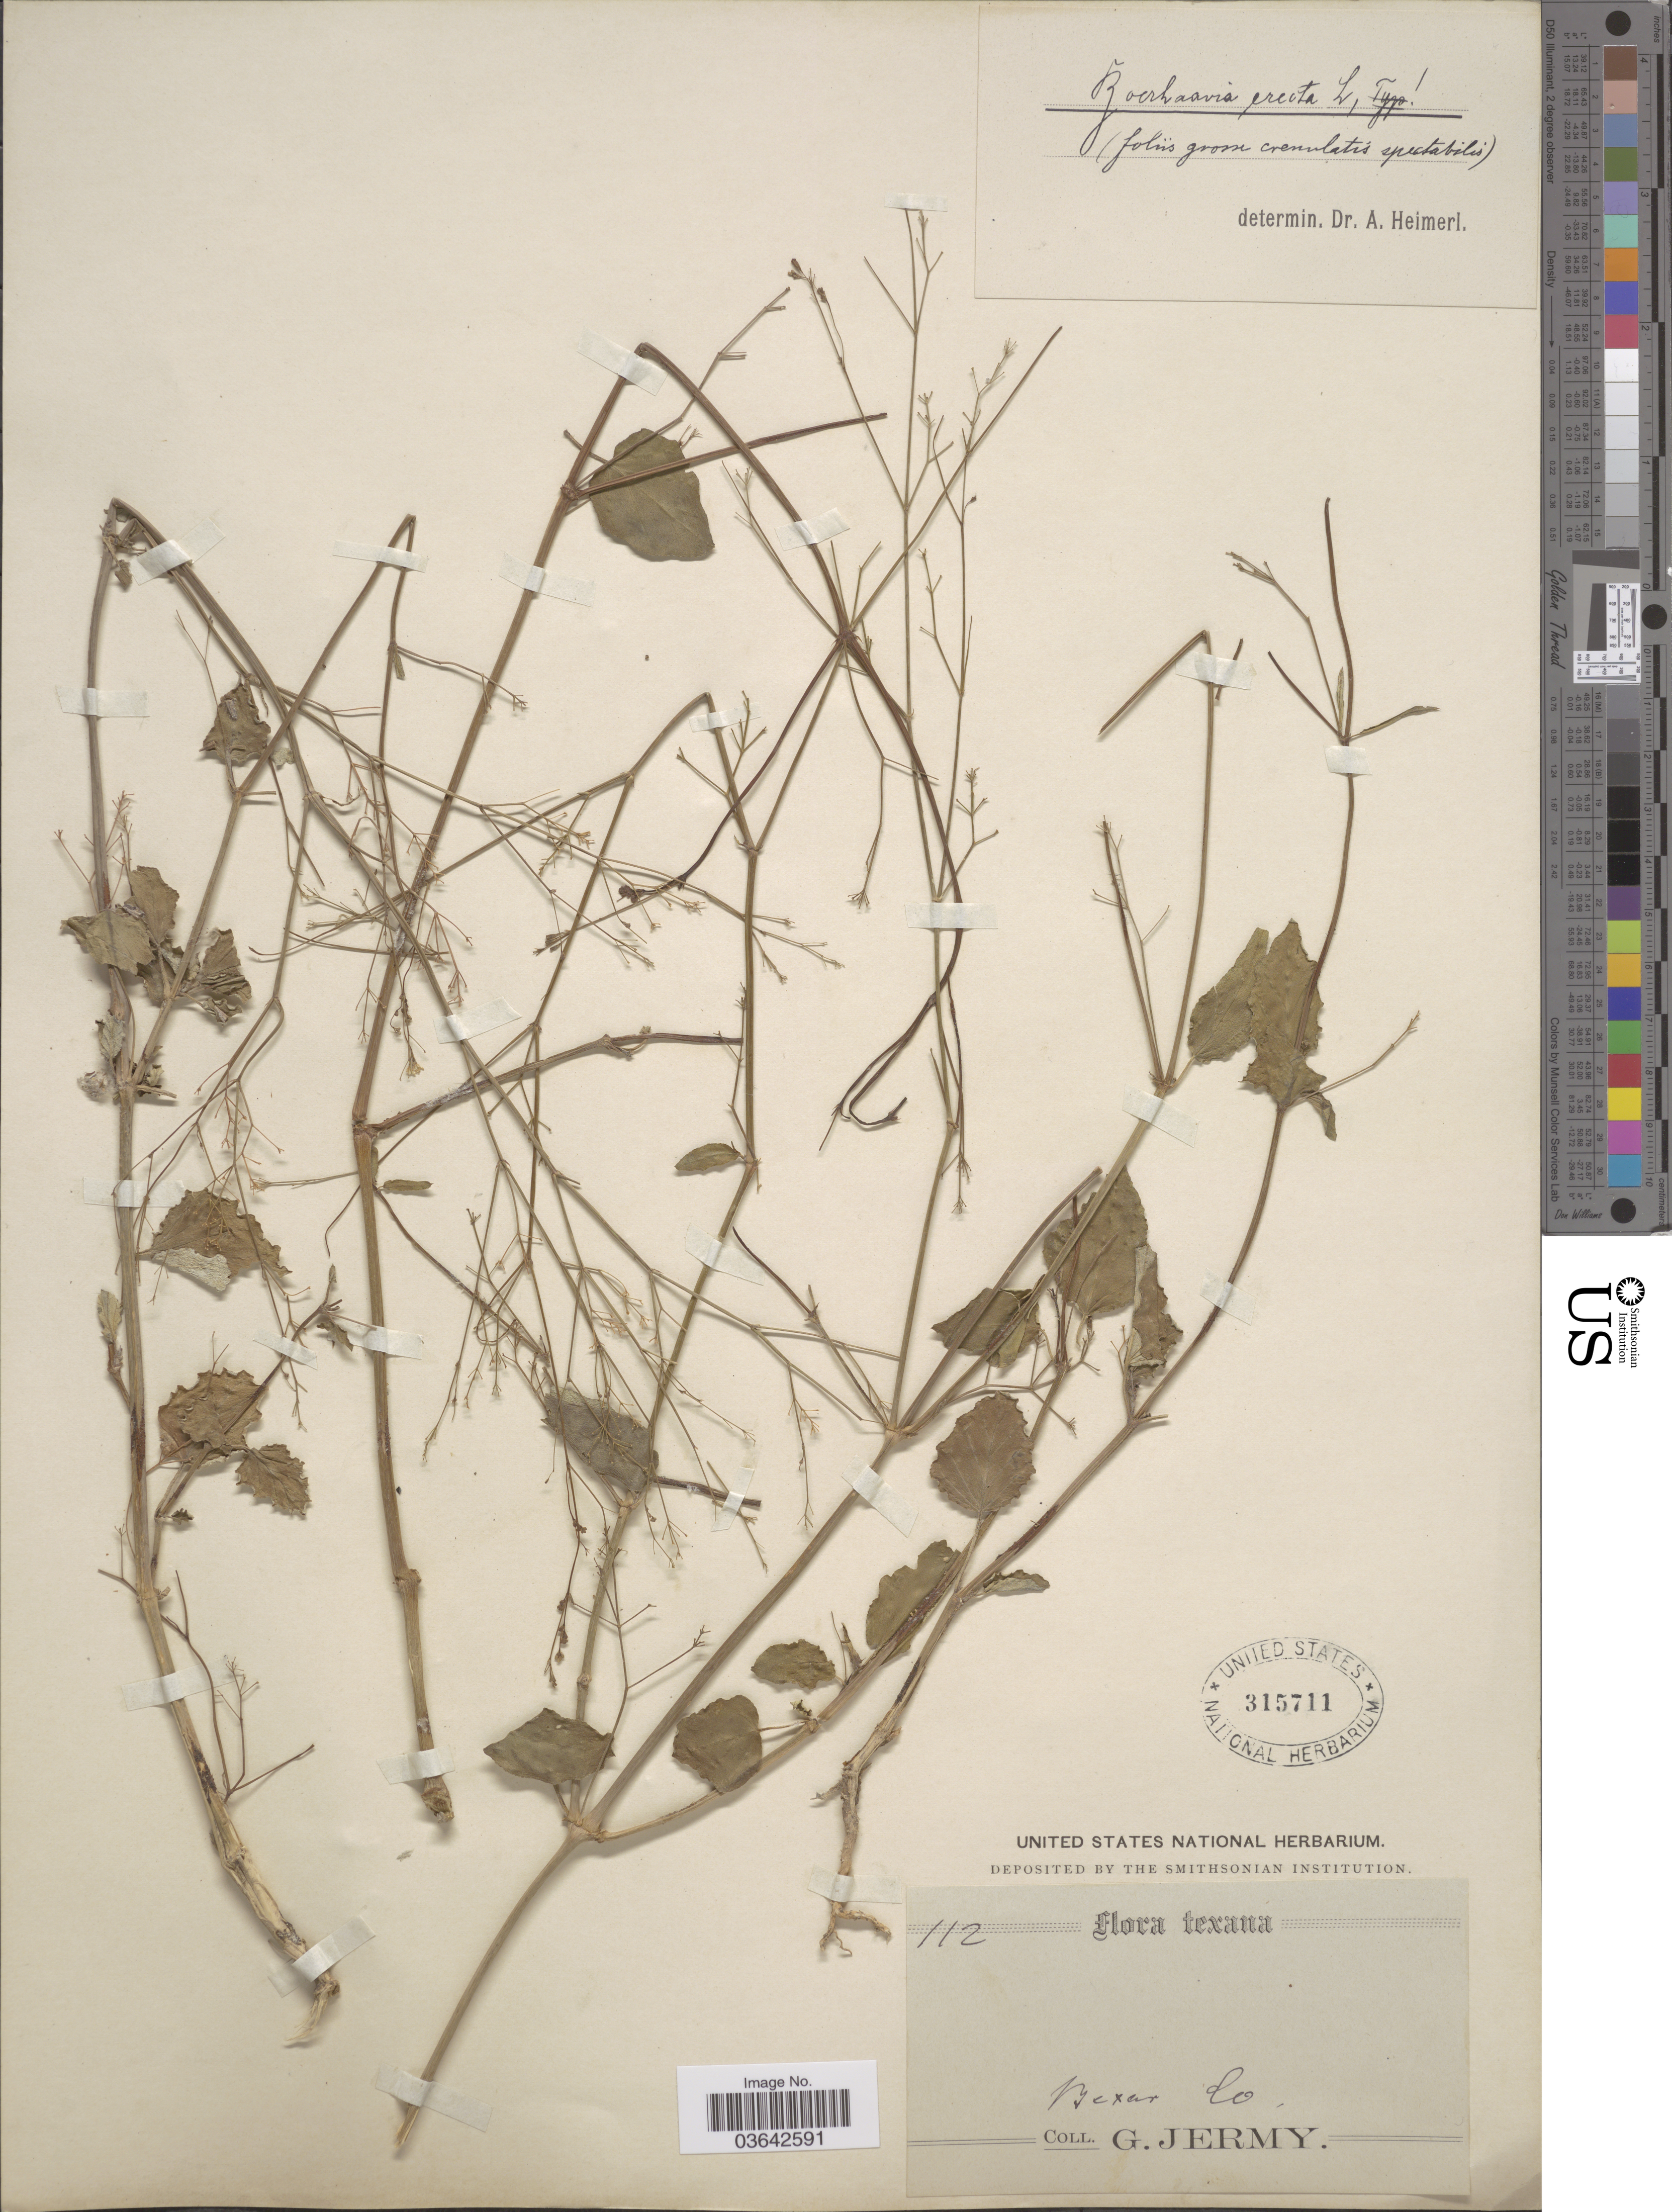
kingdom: Plantae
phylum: Tracheophyta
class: Magnoliopsida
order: Caryophyllales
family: Nyctaginaceae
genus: Boerhavia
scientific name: Boerhavia erecta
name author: L.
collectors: G. Jermy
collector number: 112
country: United States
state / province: Texas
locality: Bexar Co.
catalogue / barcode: US 315711